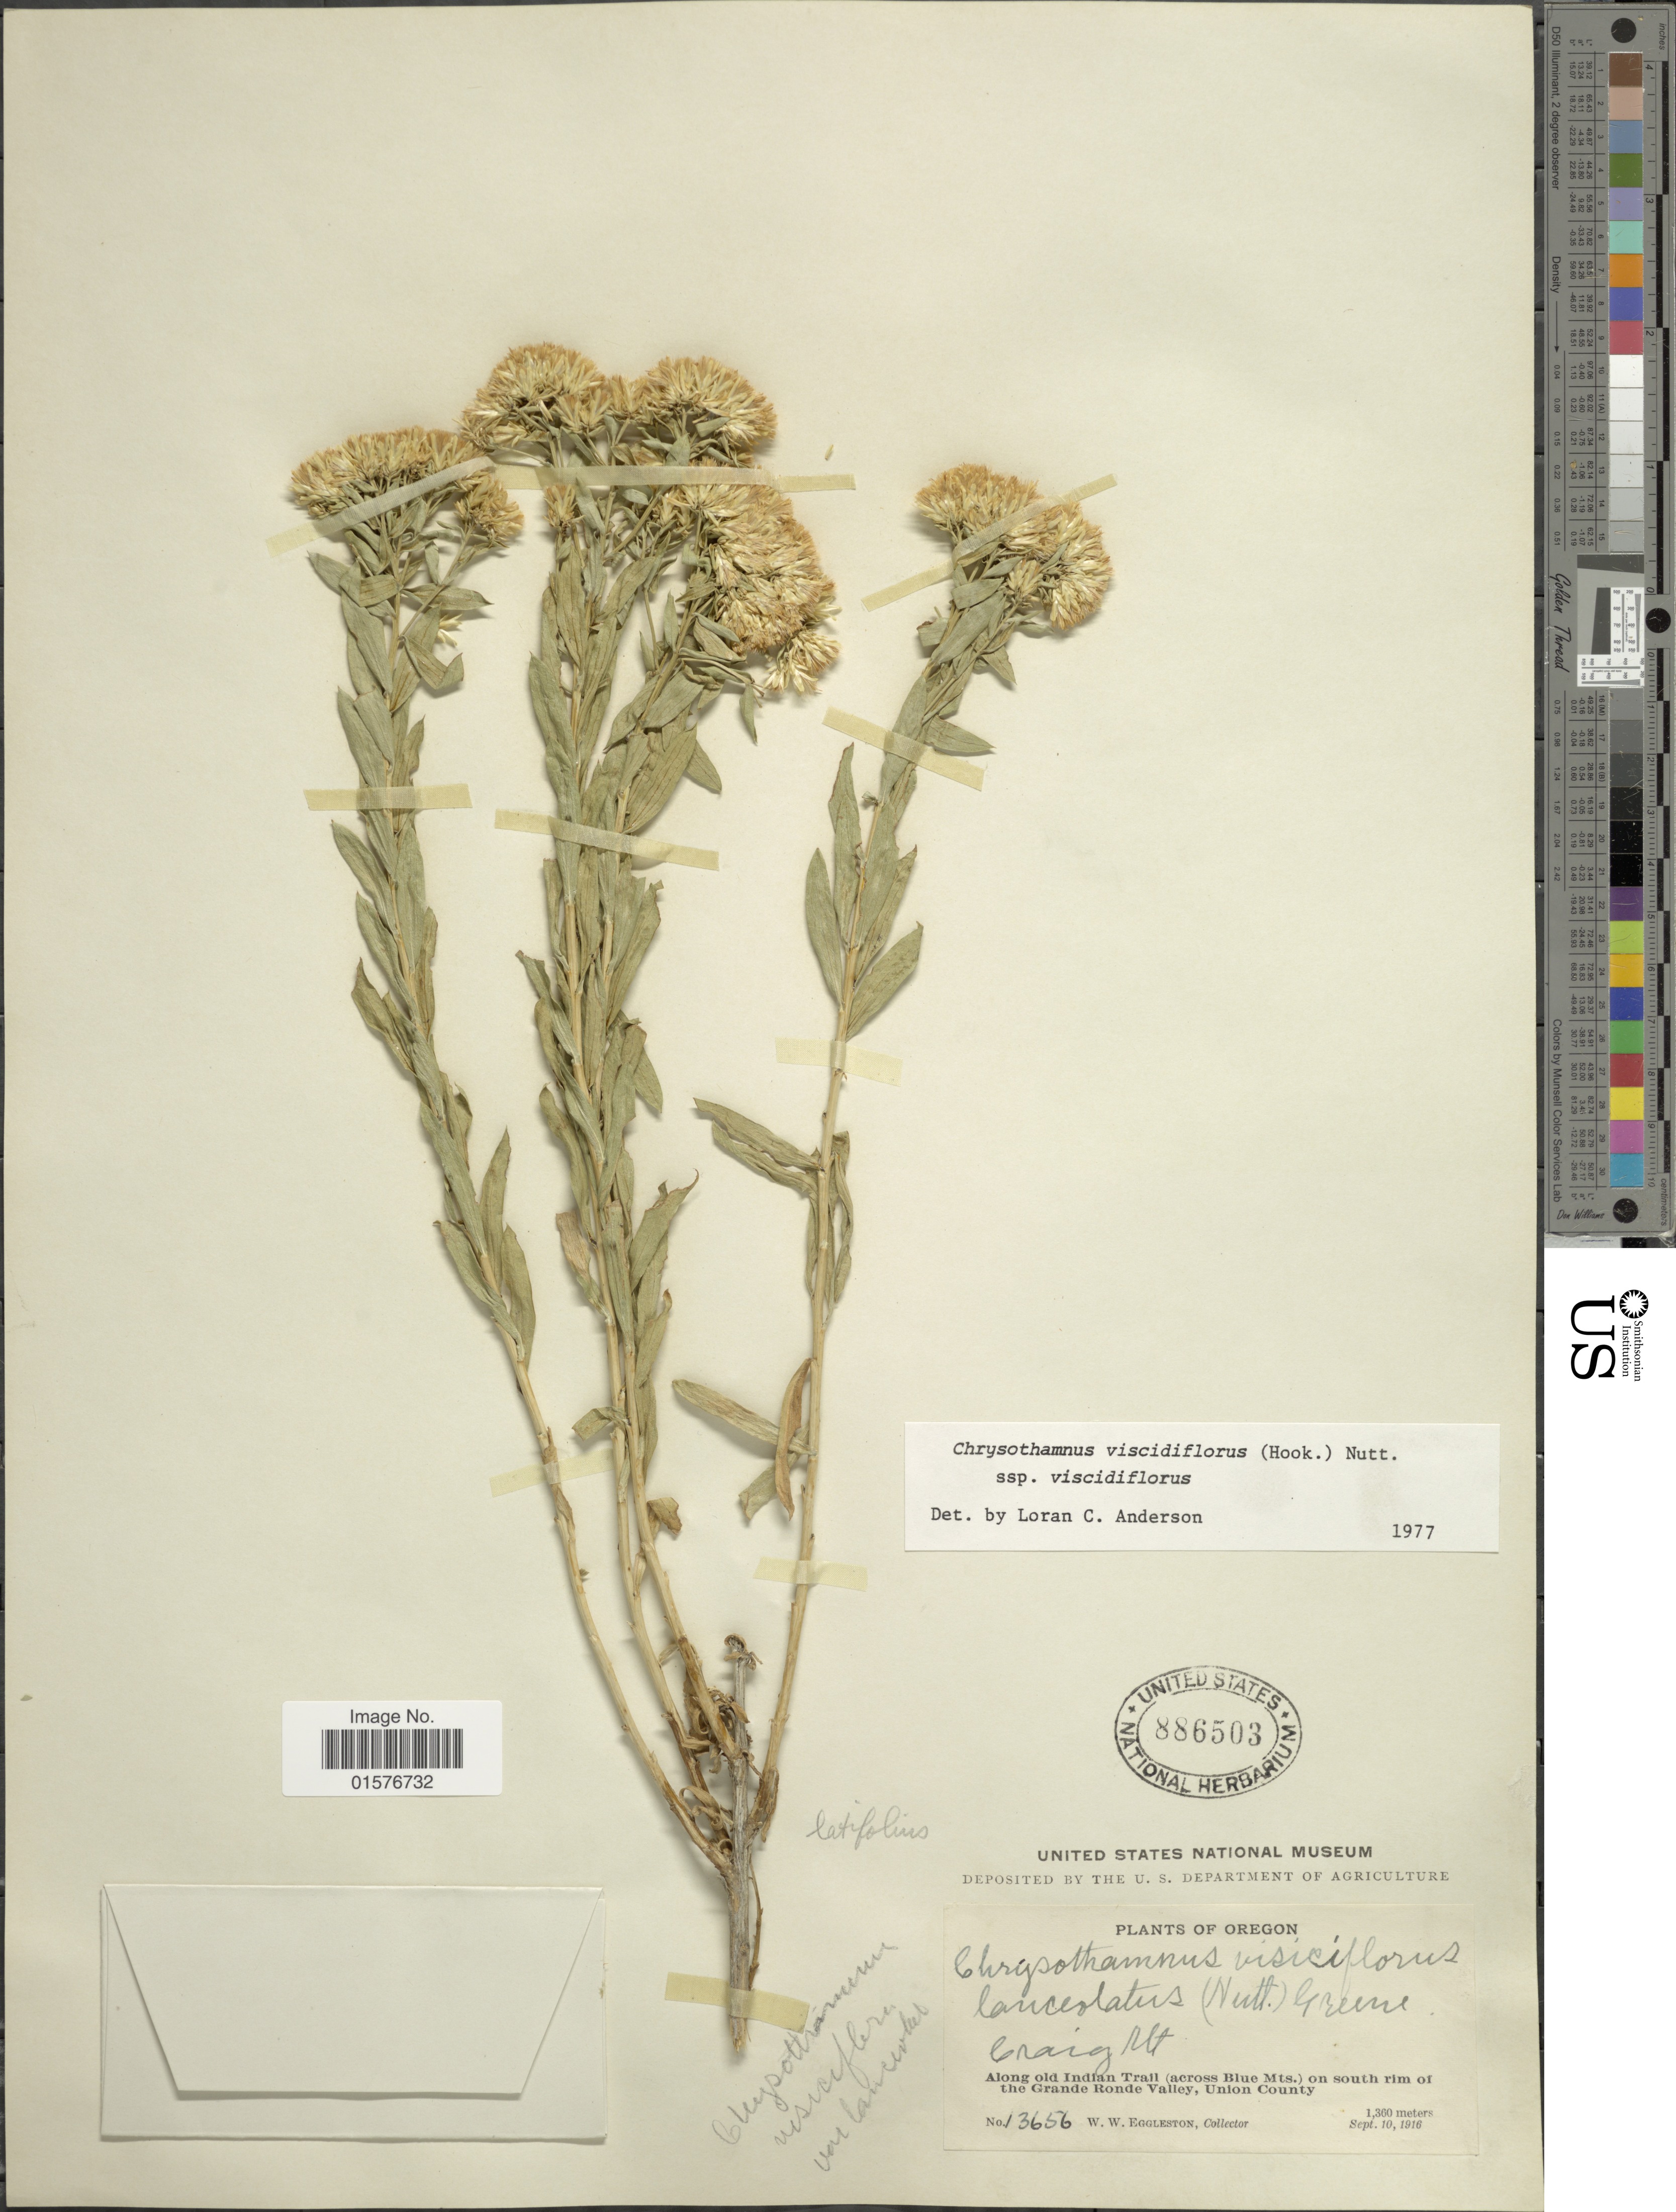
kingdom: Plantae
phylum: Tracheophyta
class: Magnoliopsida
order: Asterales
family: Asteraceae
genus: Chrysothamnus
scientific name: Chrysothamnus viscidiflorus subsp. viscidiflorus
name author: (Hook.) Nutt.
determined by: Urbatsch, Lowell E., Curator (LSU), Louisiana State University (UNITED STATES)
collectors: W. W. Eggleston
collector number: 13656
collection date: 1916-09-10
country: United States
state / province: Oregon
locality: Craig Mt. Along old Indian Trail (across Blue Mts.) on south rim of the Grande Ronde Valley, Union County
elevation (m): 1360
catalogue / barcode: US 886503